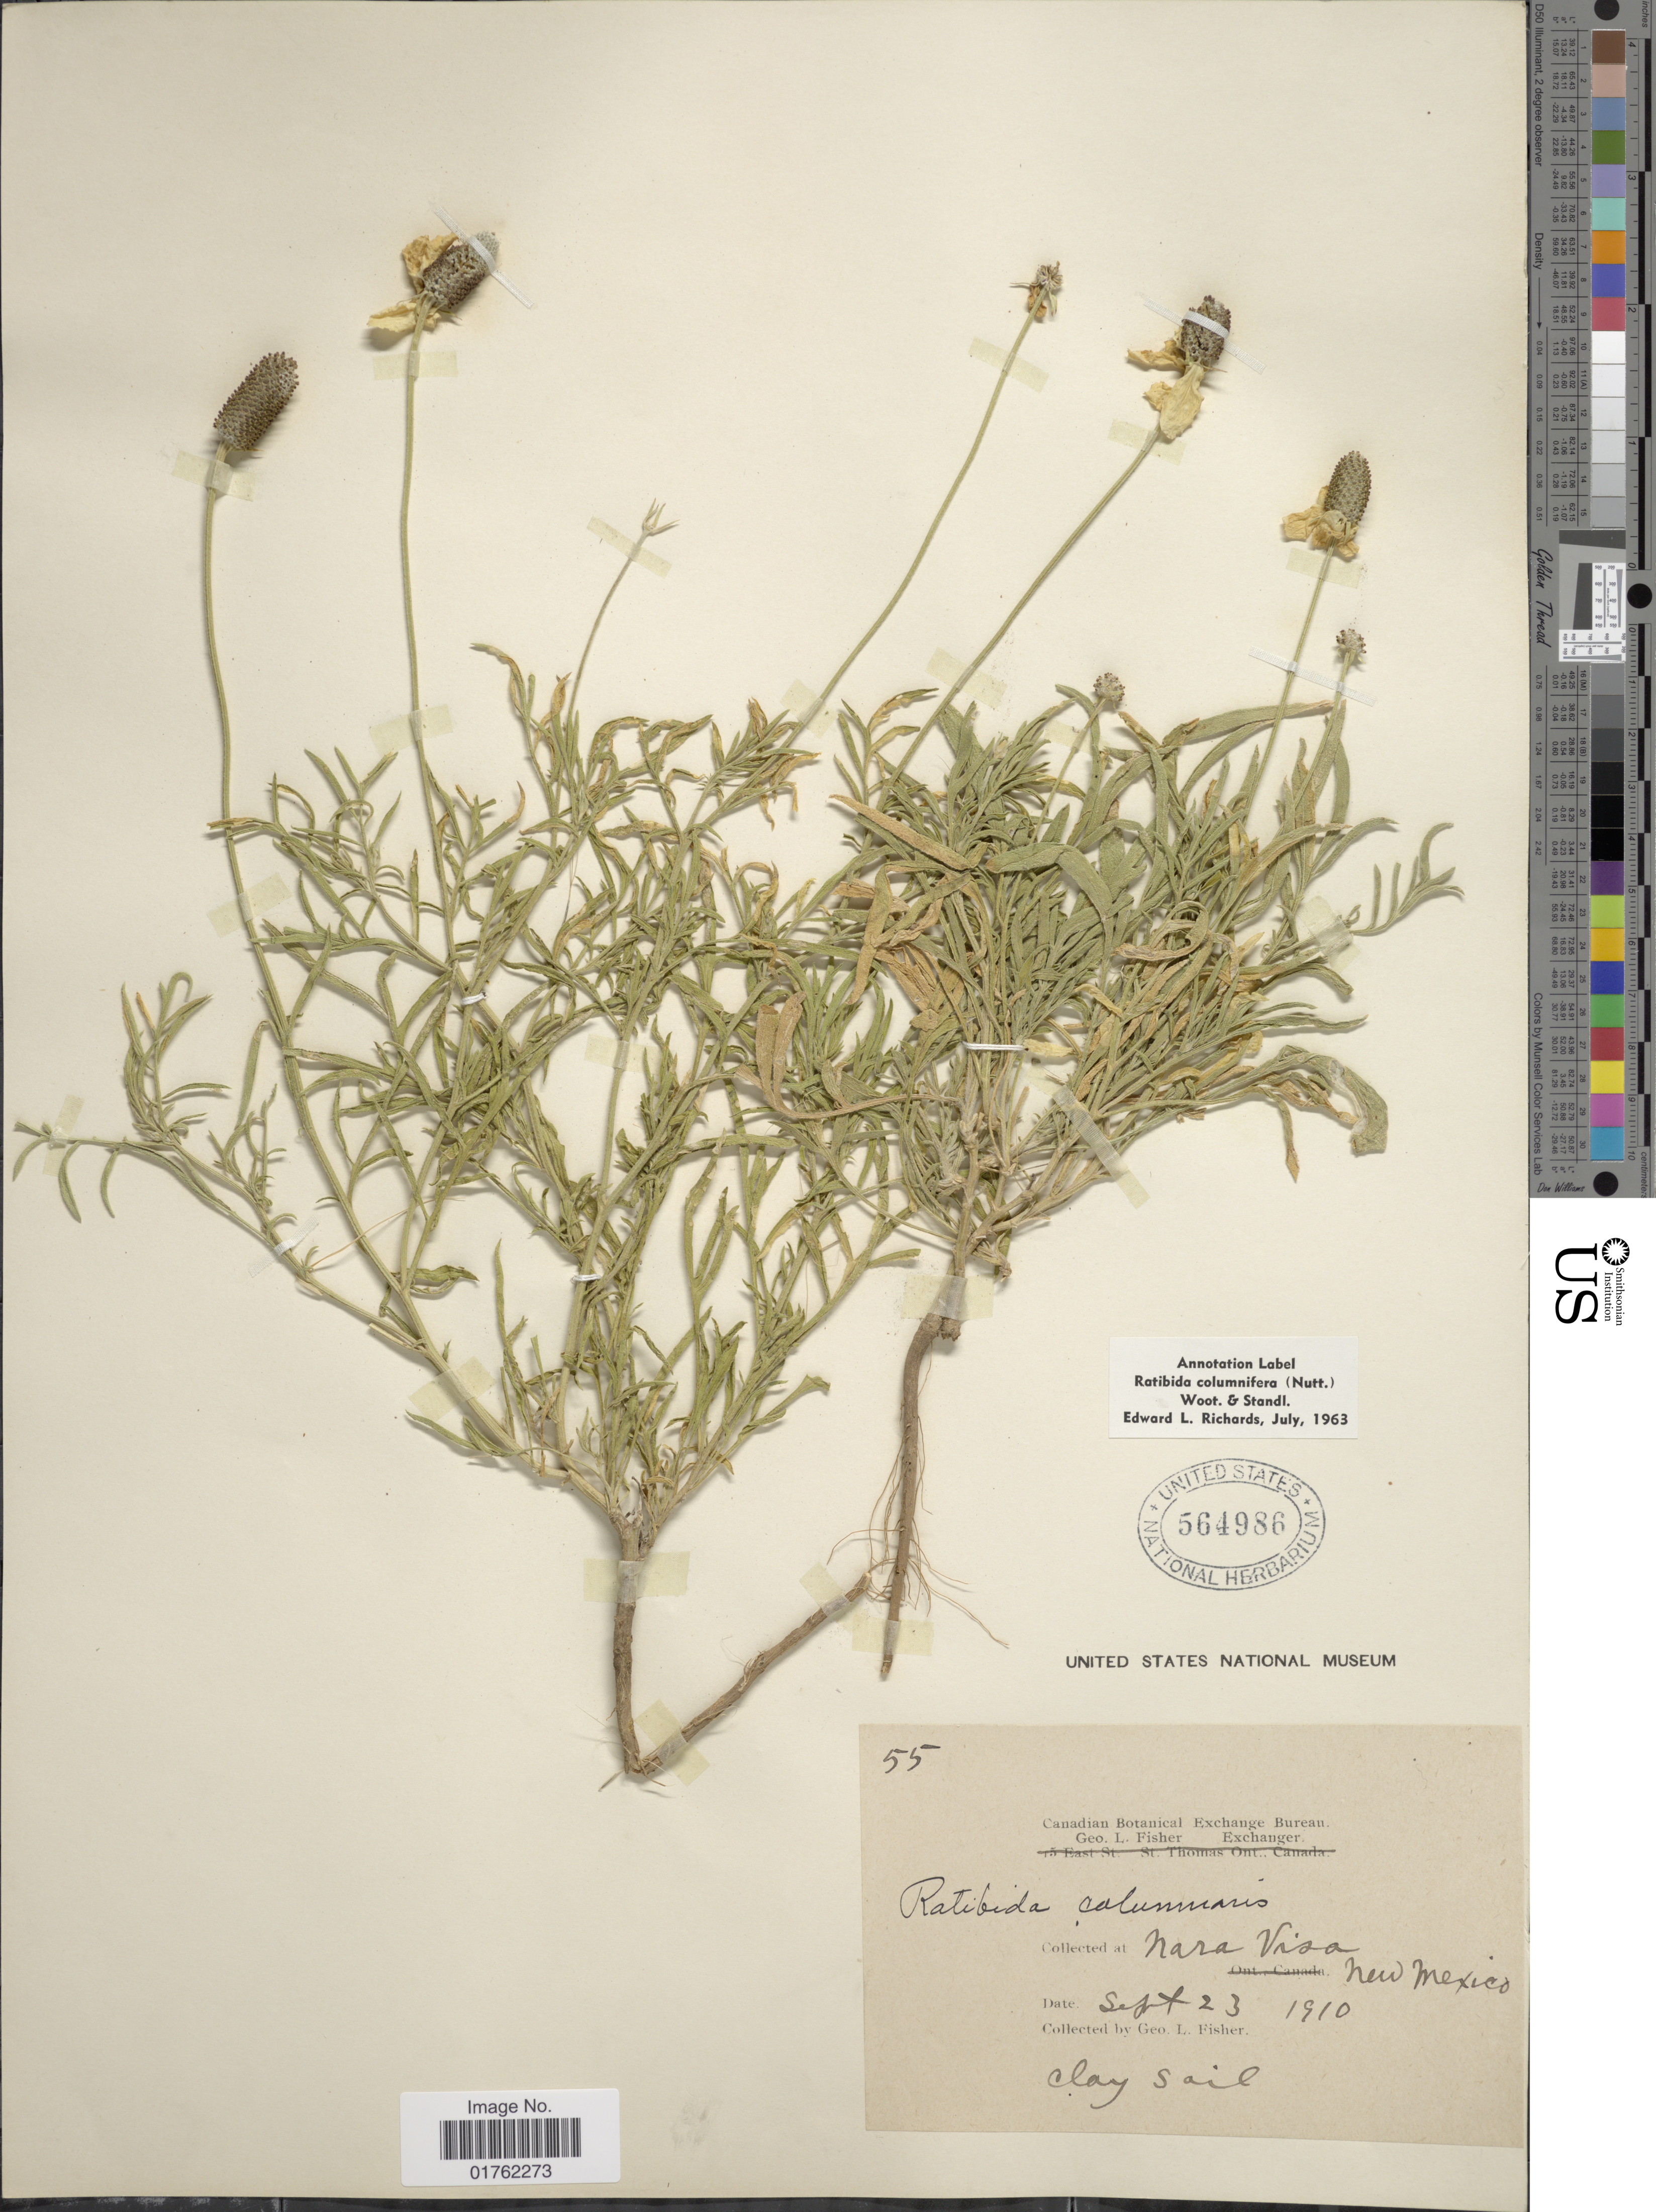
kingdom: Plantae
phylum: Tracheophyta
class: Magnoliopsida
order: Asterales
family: Asteraceae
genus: Ratibida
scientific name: Ratibida columnaris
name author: (Pursh) D. Don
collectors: G. L. Fisher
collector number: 55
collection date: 1910-09-23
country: United States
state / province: New Mexico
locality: Nara Visa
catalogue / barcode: US 564986